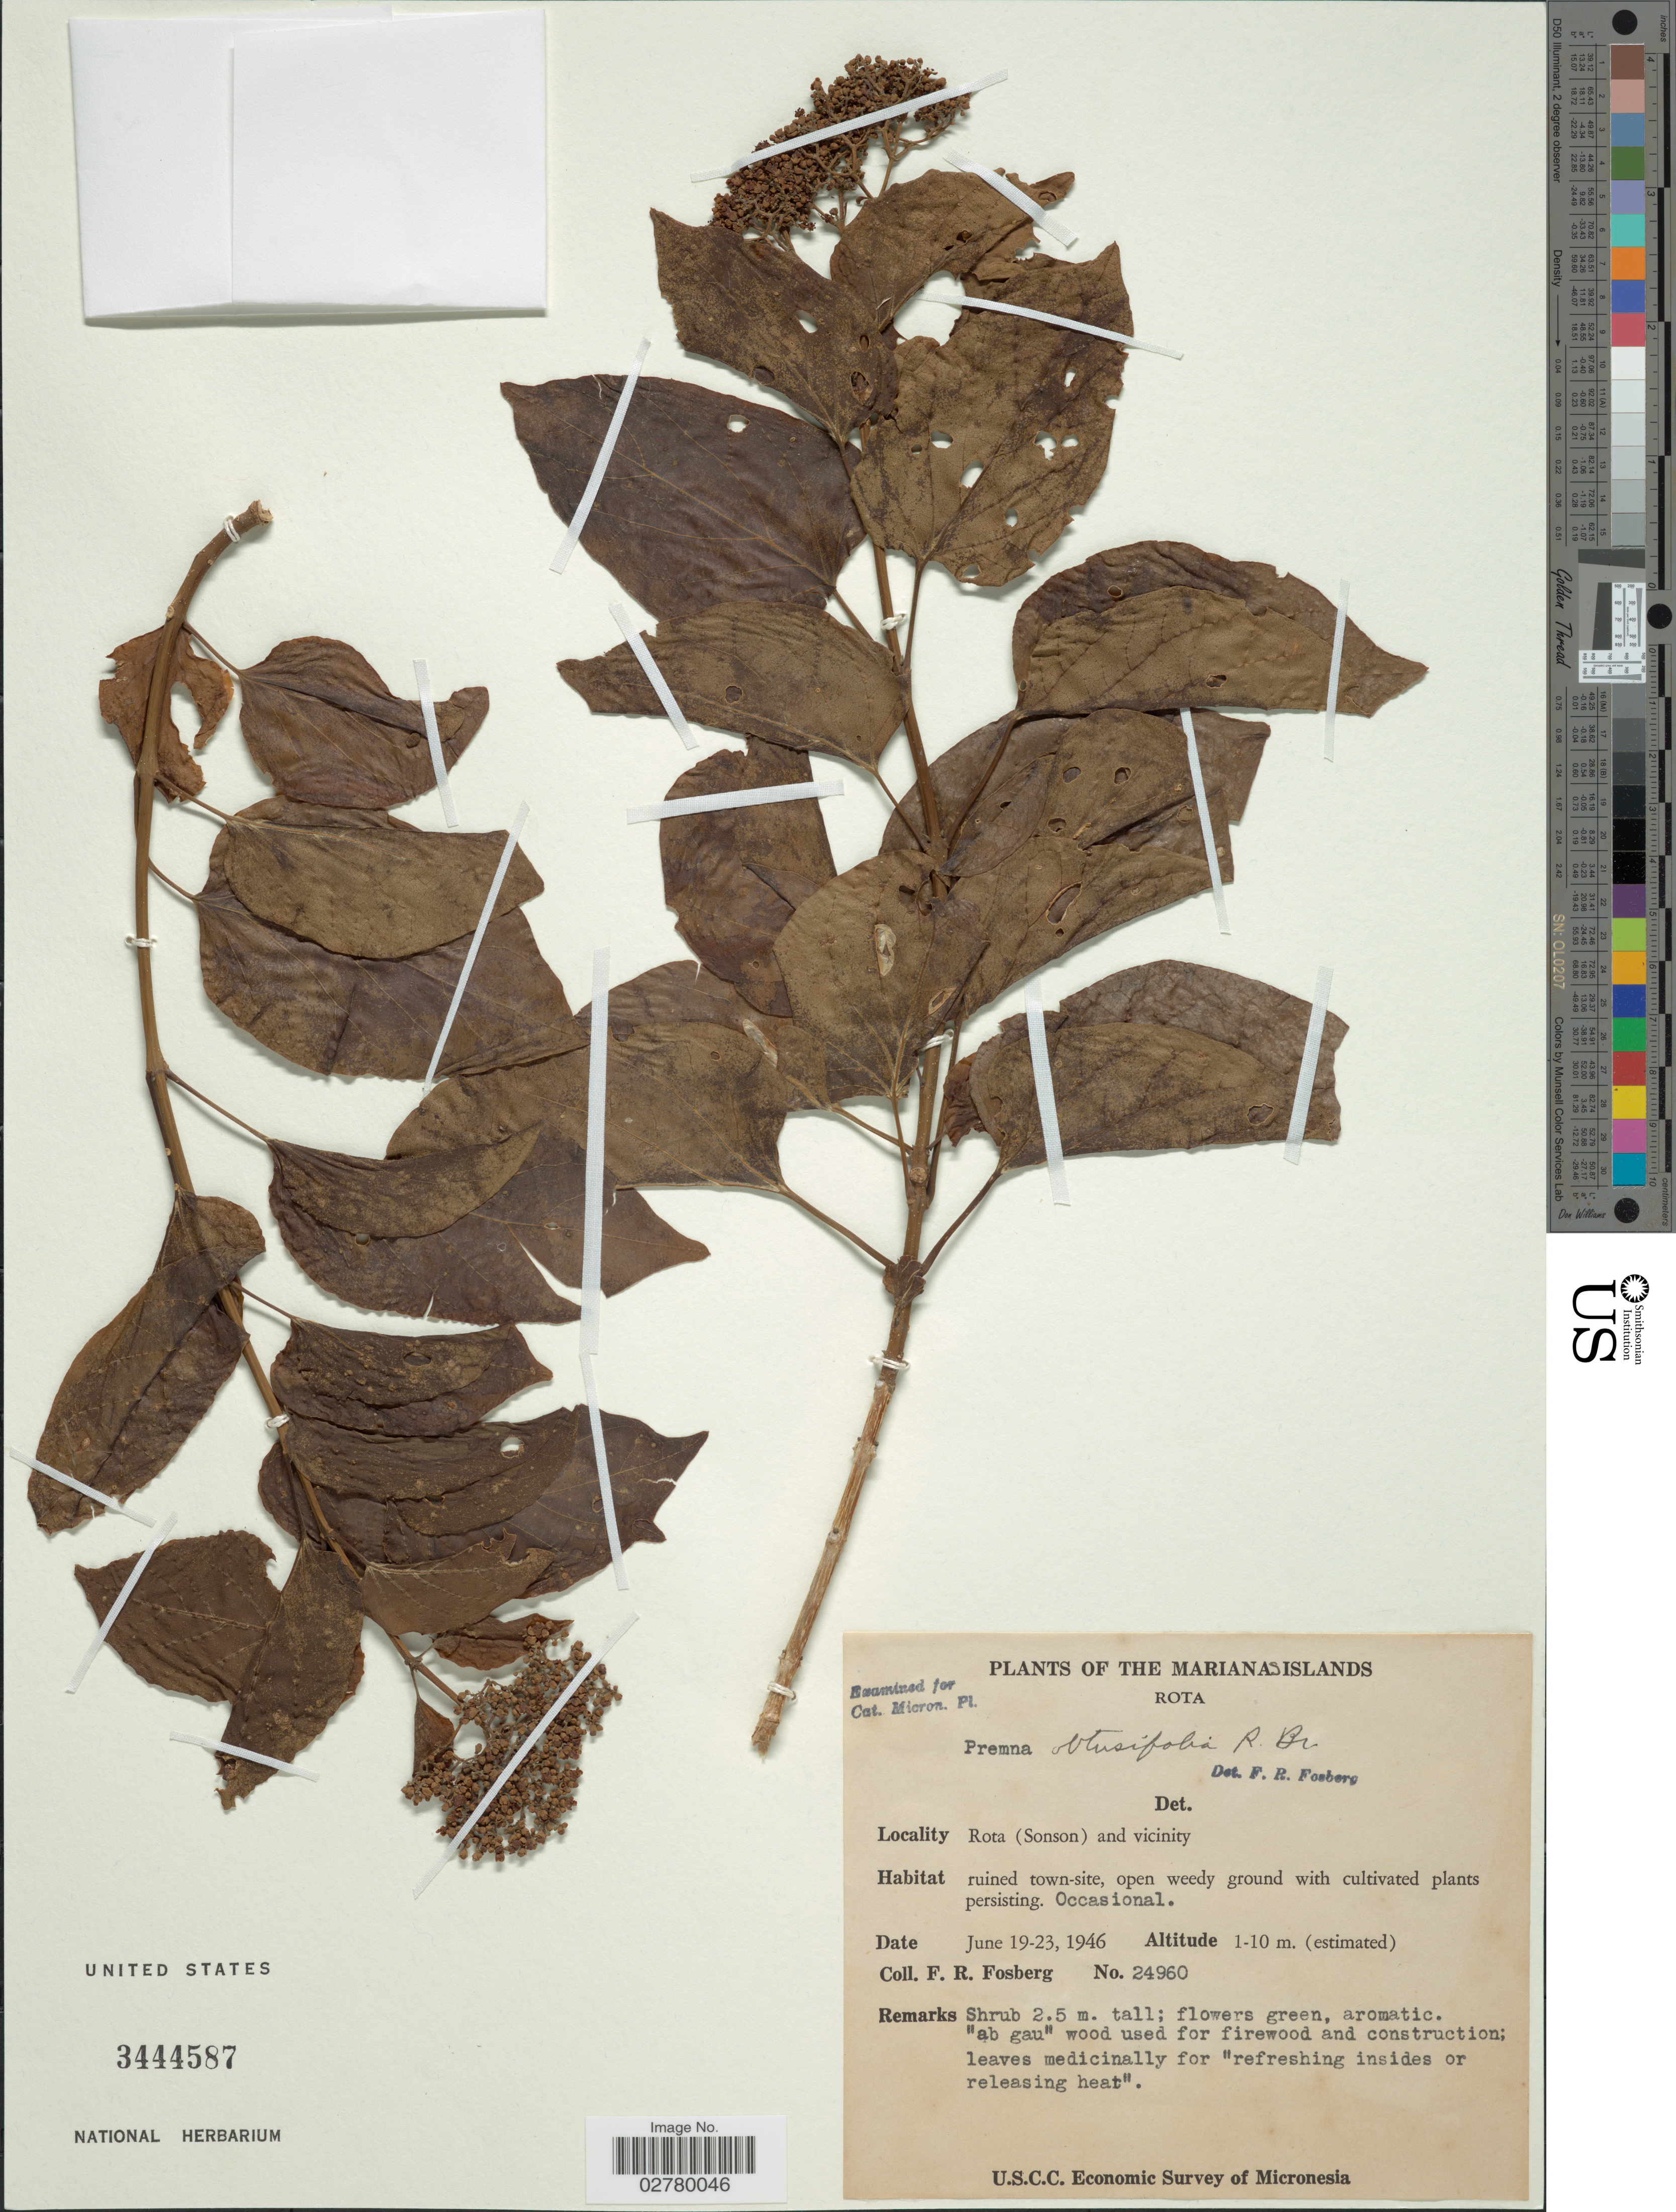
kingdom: Plantae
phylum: Tracheophyta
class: Magnoliopsida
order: Lamiales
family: Lamiaceae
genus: Premna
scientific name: Premna obtusifolia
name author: R. Br.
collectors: F. R. Fosberg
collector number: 24960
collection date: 1946-06-19/1946-06-23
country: Northern Mariana Islands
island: Rota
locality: Rota (Sonson) and vicinity.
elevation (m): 1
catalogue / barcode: US 3444587